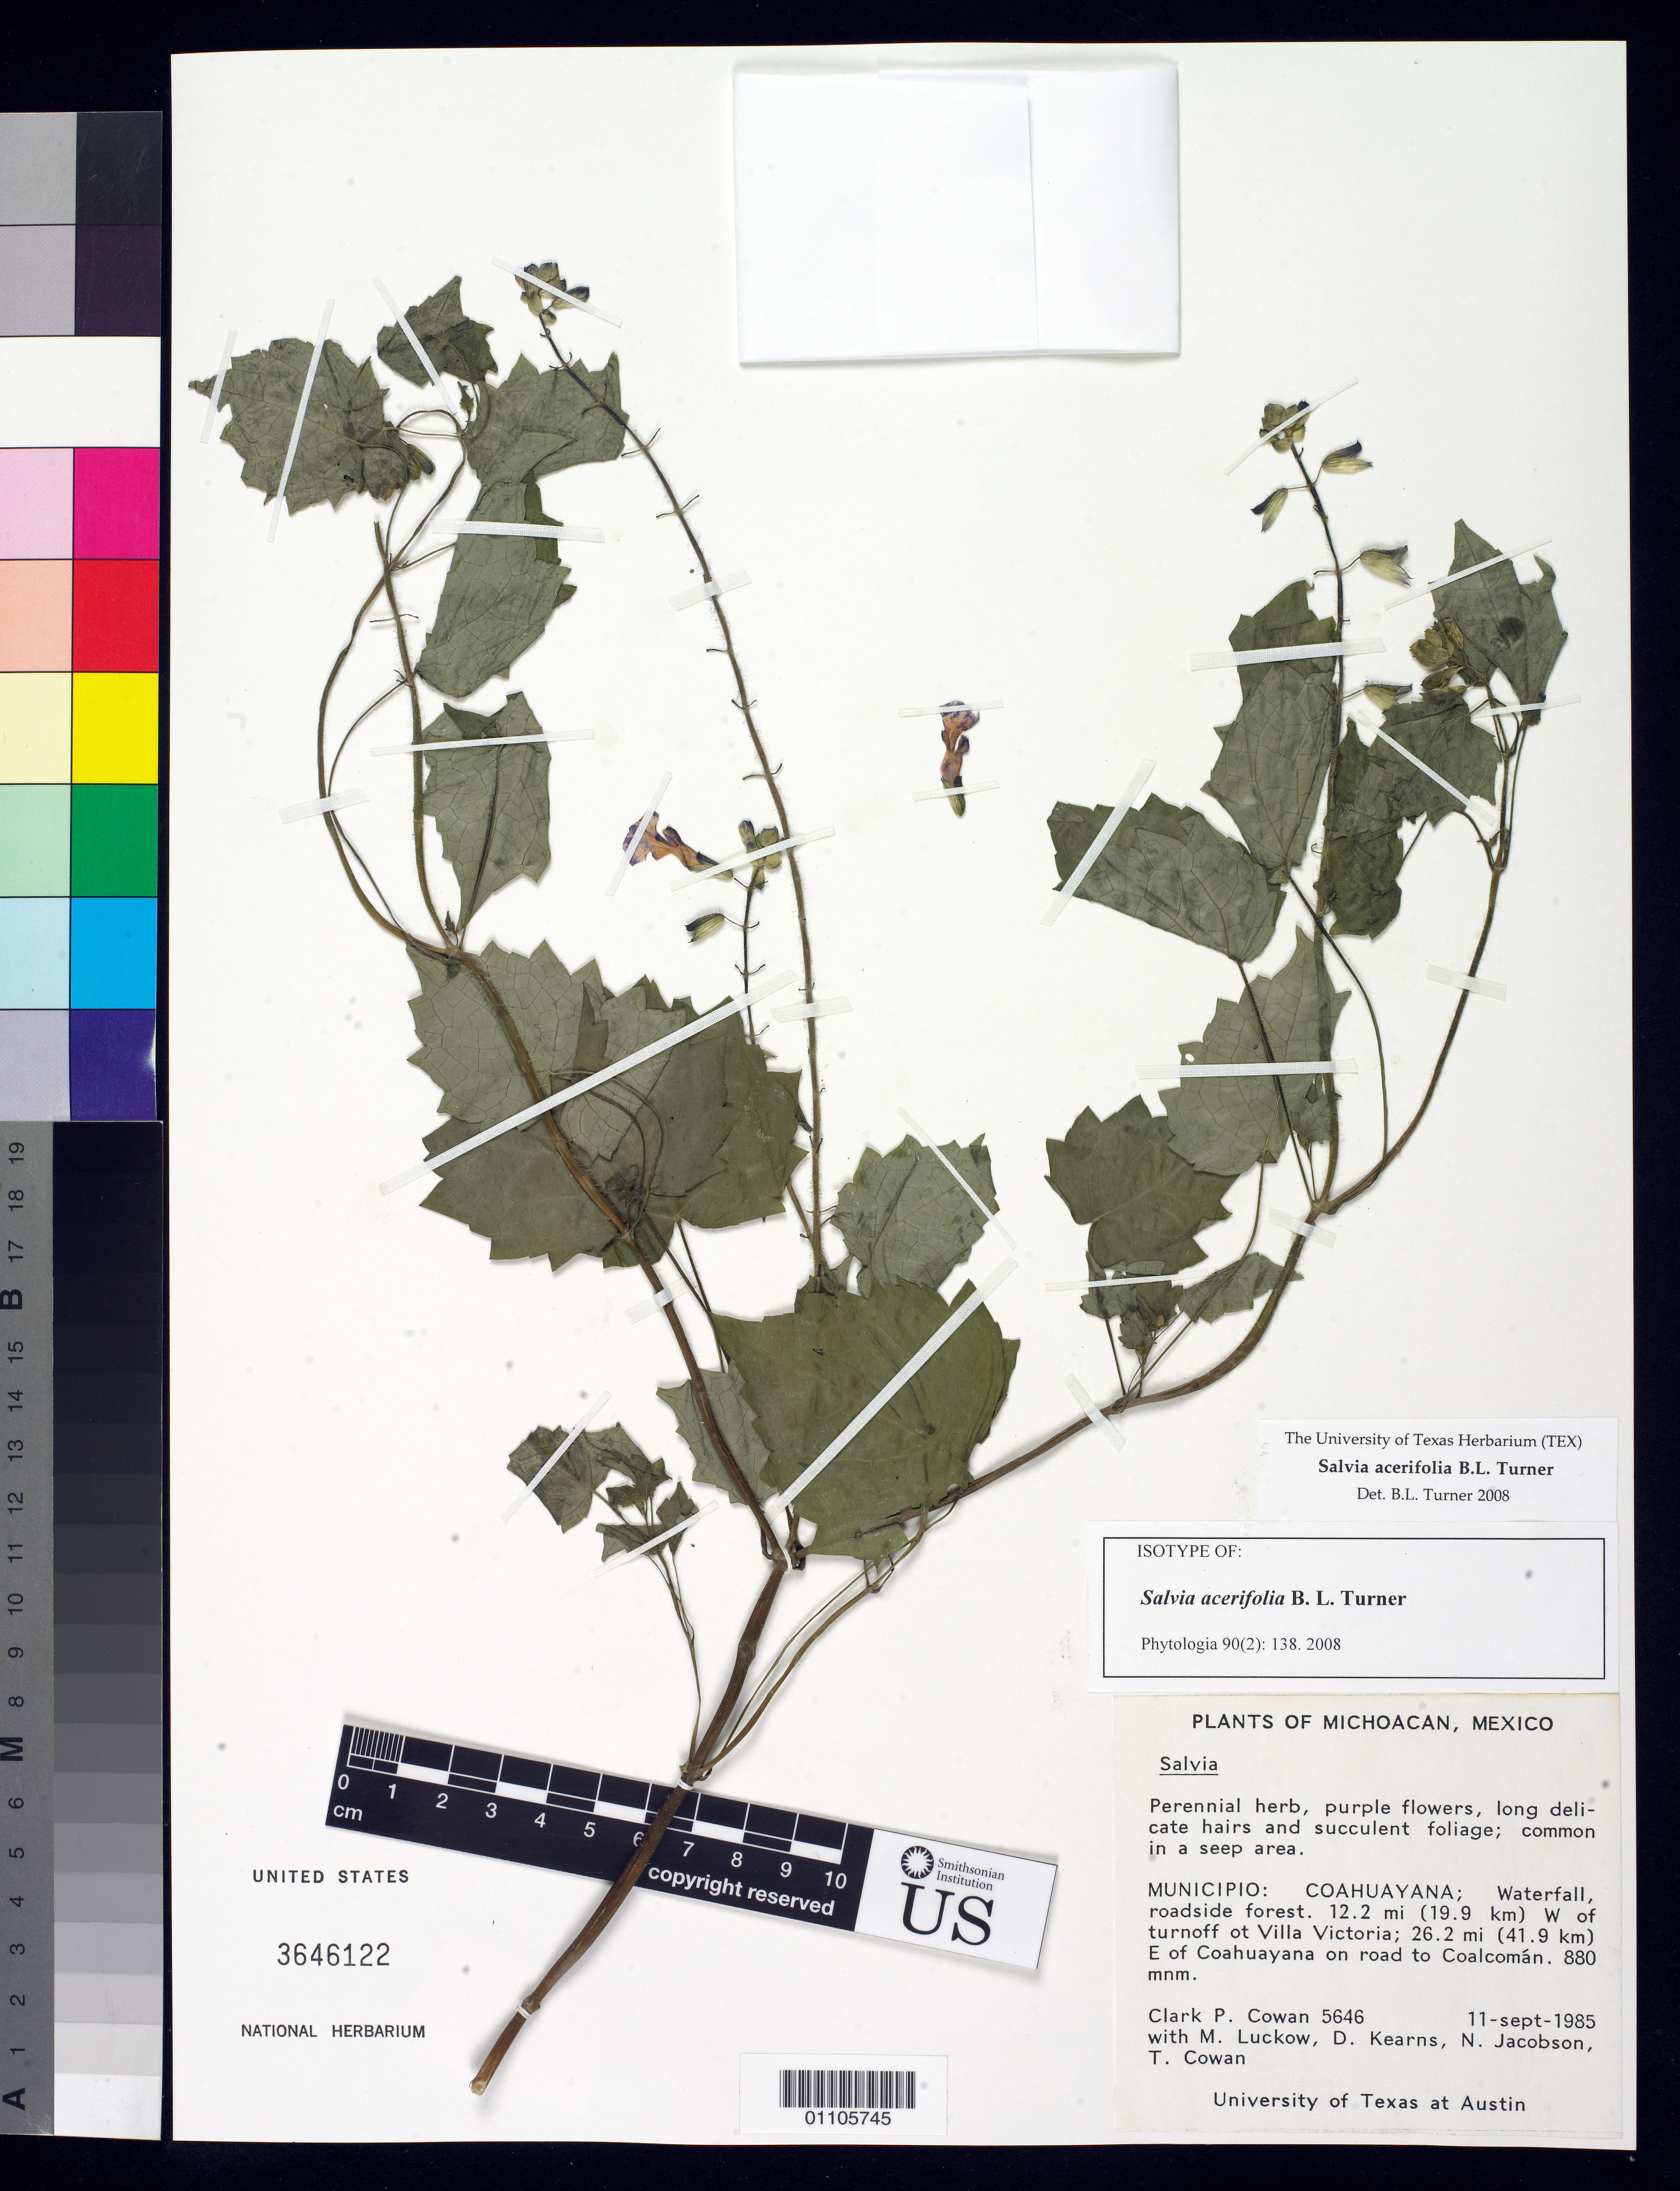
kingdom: Plantae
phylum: Tracheophyta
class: Magnoliopsida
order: Lamiales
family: Lamiaceae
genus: Salvia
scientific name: Salvia acerifolia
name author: B.L. Turner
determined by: Turner, B. L.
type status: Isotype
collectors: C. P. Cowan, M. A. Luckow, D. Kearns, N. Jacobson & T. Cowan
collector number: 5646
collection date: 1985-09-11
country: Mexico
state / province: Michoacan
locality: Municipio Coahuayana; 12.2 mi (19.9 km) W of turnoff to Villa Victoria; 26.2 mi (41.9 km) E of coahuayana on road to Coalcomán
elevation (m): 880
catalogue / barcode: US 3646122